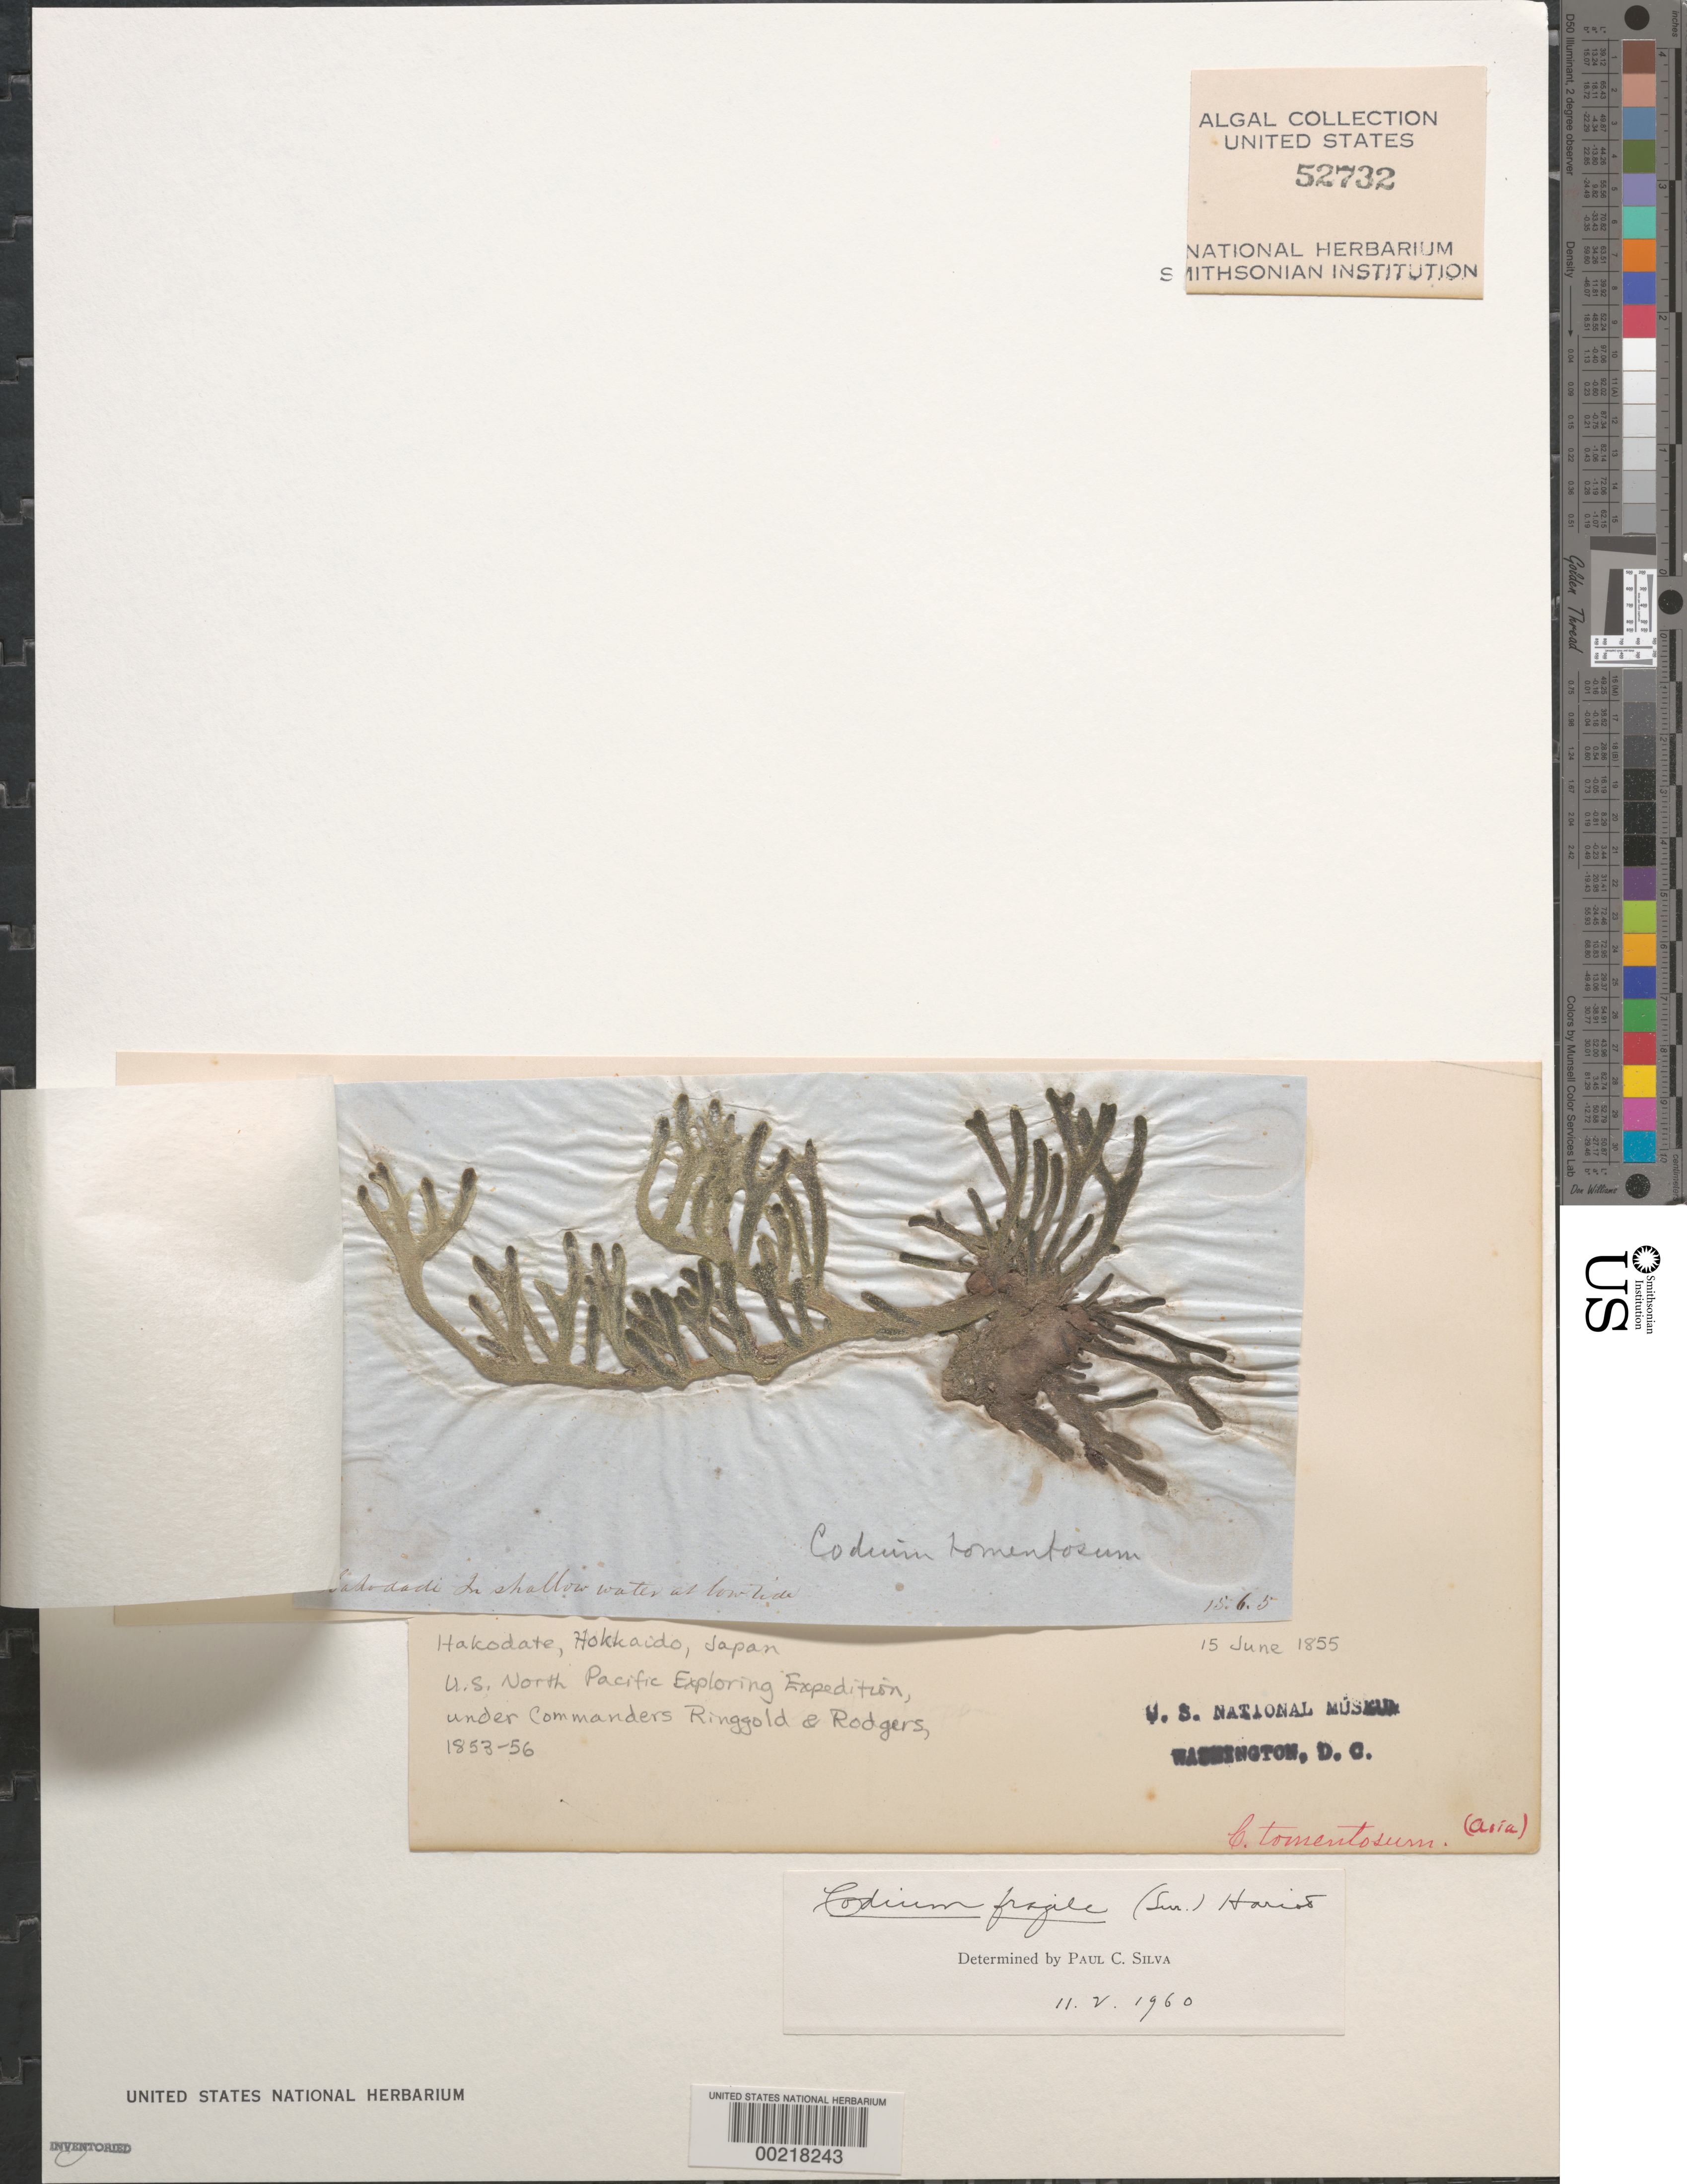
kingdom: Plantae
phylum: Chlorophyta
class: Ulvophyceae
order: Bryopsidales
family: Codiaceae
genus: Codium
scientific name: Codium fragile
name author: (Suringar) P. Hariot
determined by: Silva, P. C.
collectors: C. Wright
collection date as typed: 15 Jun 1855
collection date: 1855-06-15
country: Japan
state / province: Hokkaido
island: Hokkaido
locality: Hakodate (Hakodadi)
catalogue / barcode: US 52732